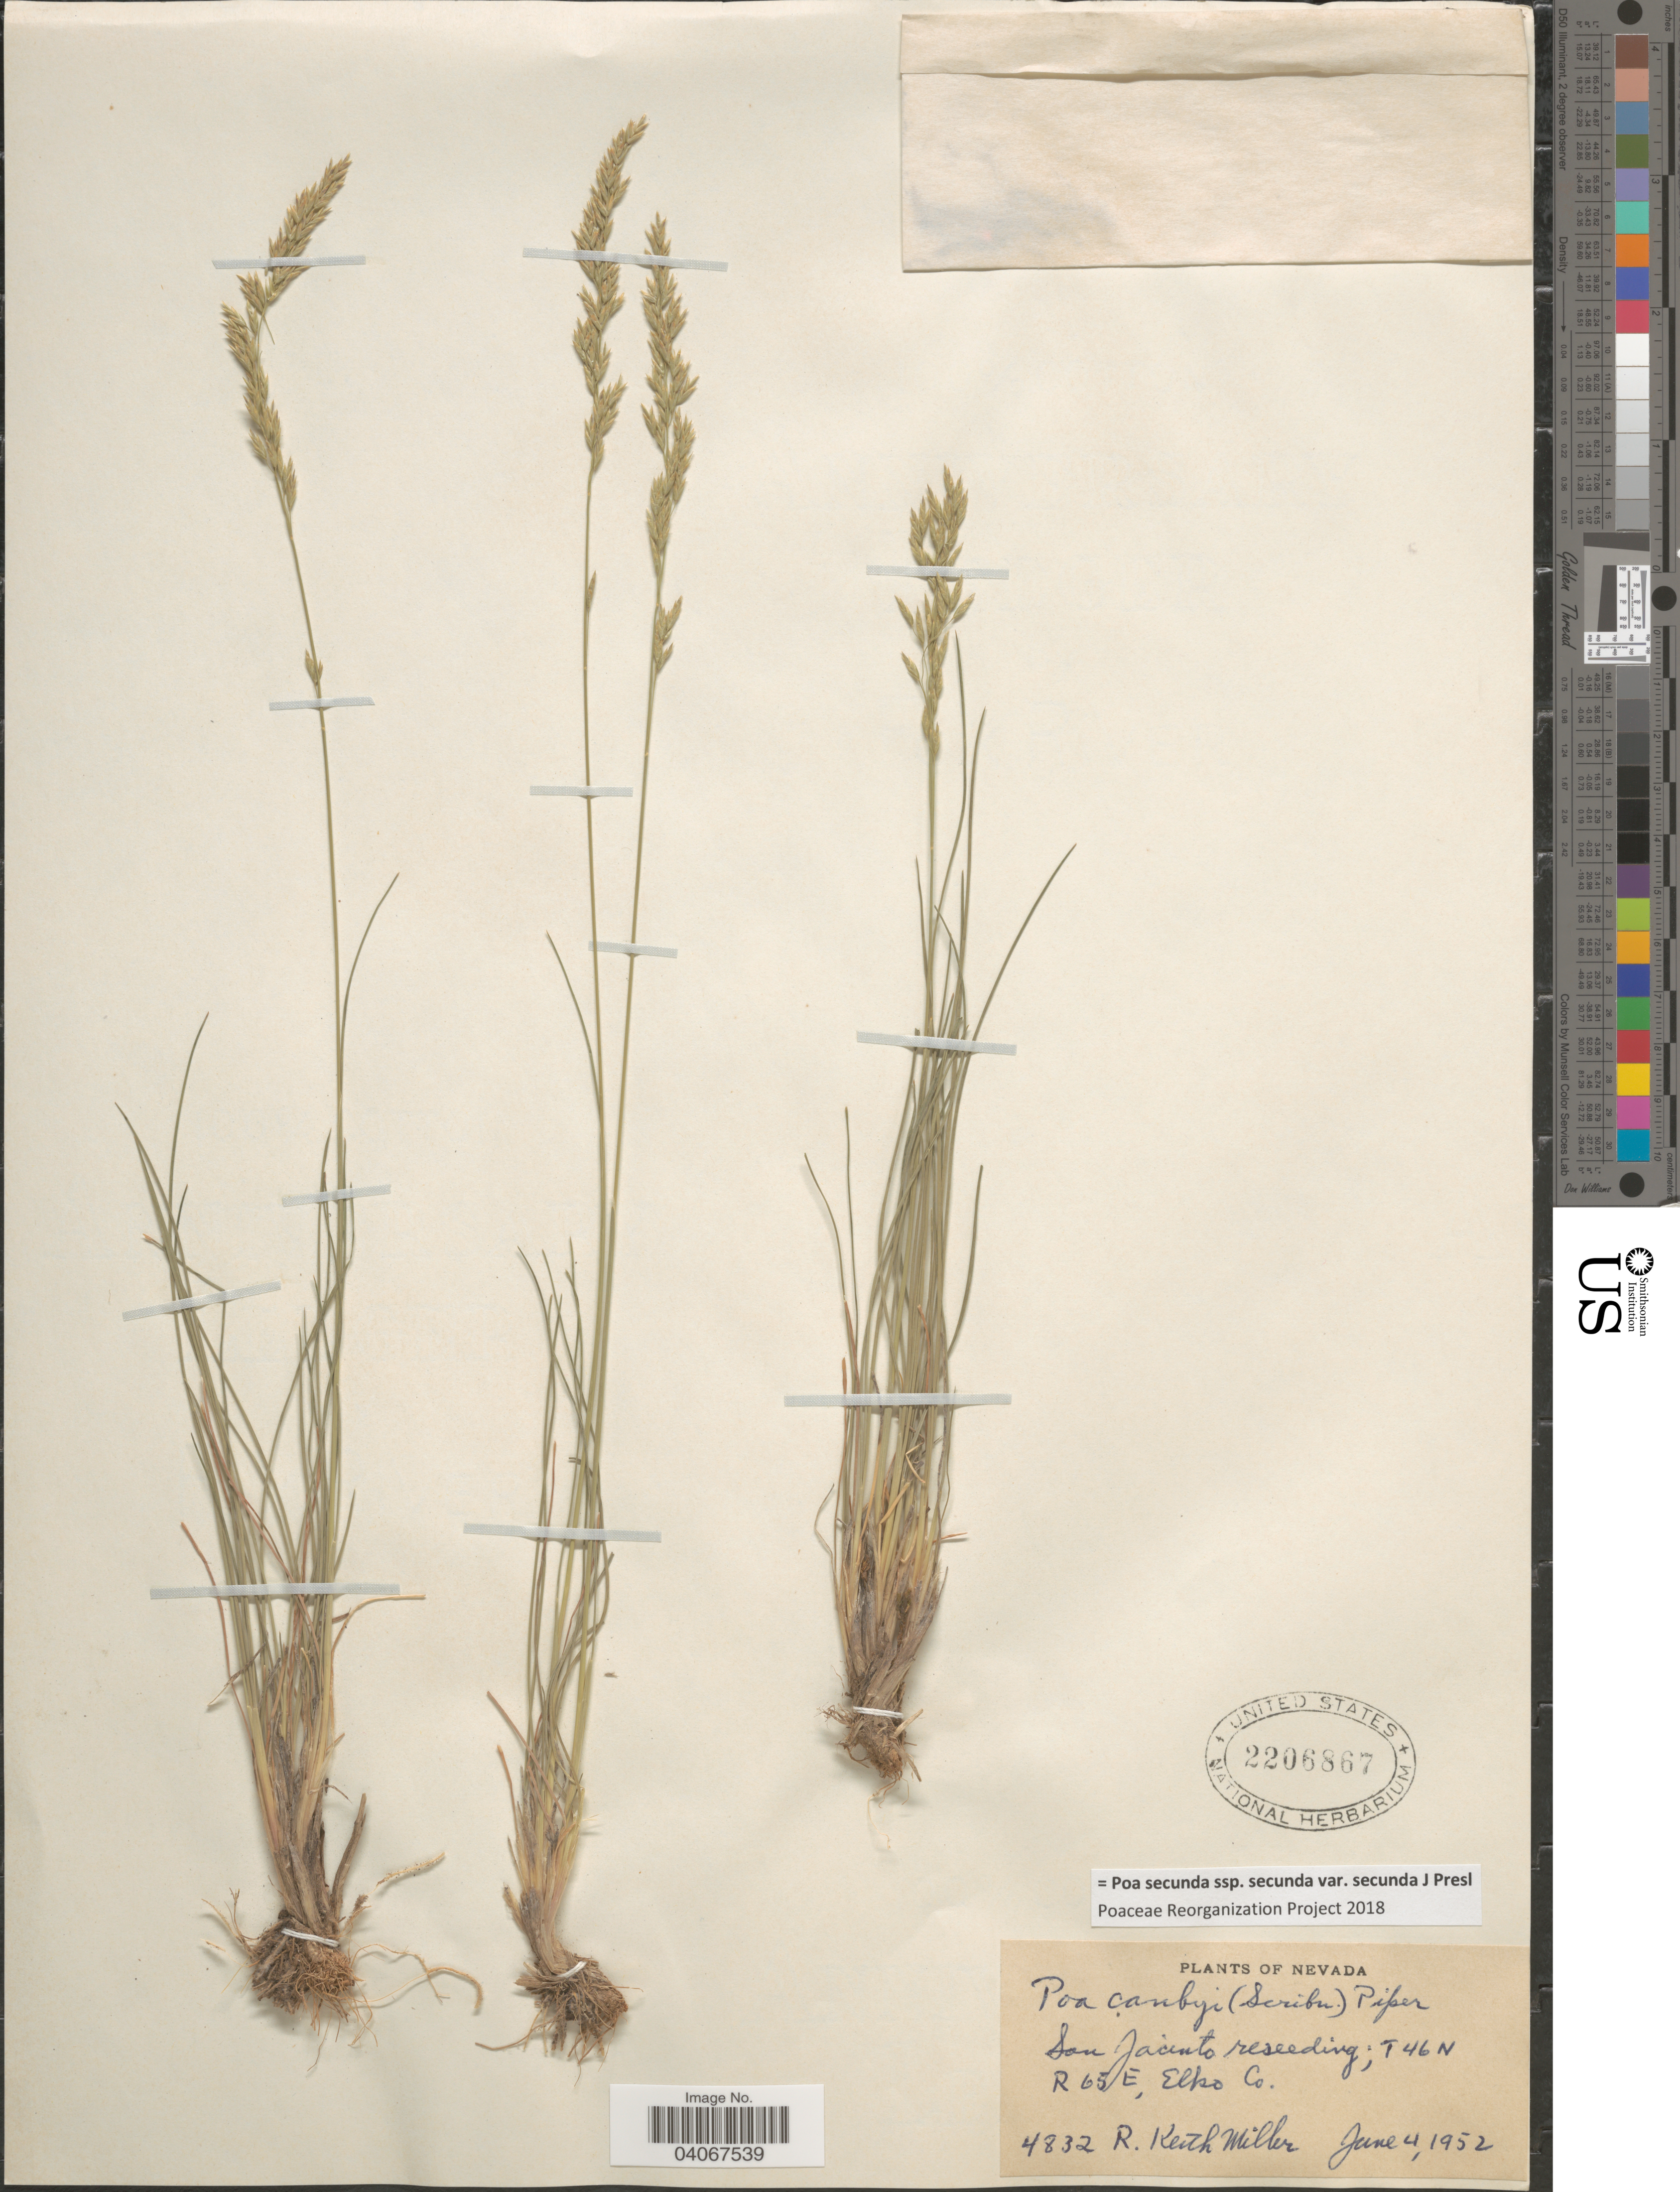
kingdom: Plantae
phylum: Tracheophyta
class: Liliopsida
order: Poales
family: Poaceae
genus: Poa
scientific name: Poa secunda subsp. secunda var. secunda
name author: J. Presl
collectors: R. Miller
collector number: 4832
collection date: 1952-06-04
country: United States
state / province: Nevada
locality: San Jacinto reseeding; T46N R65E, Elko Co.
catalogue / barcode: US 2206867